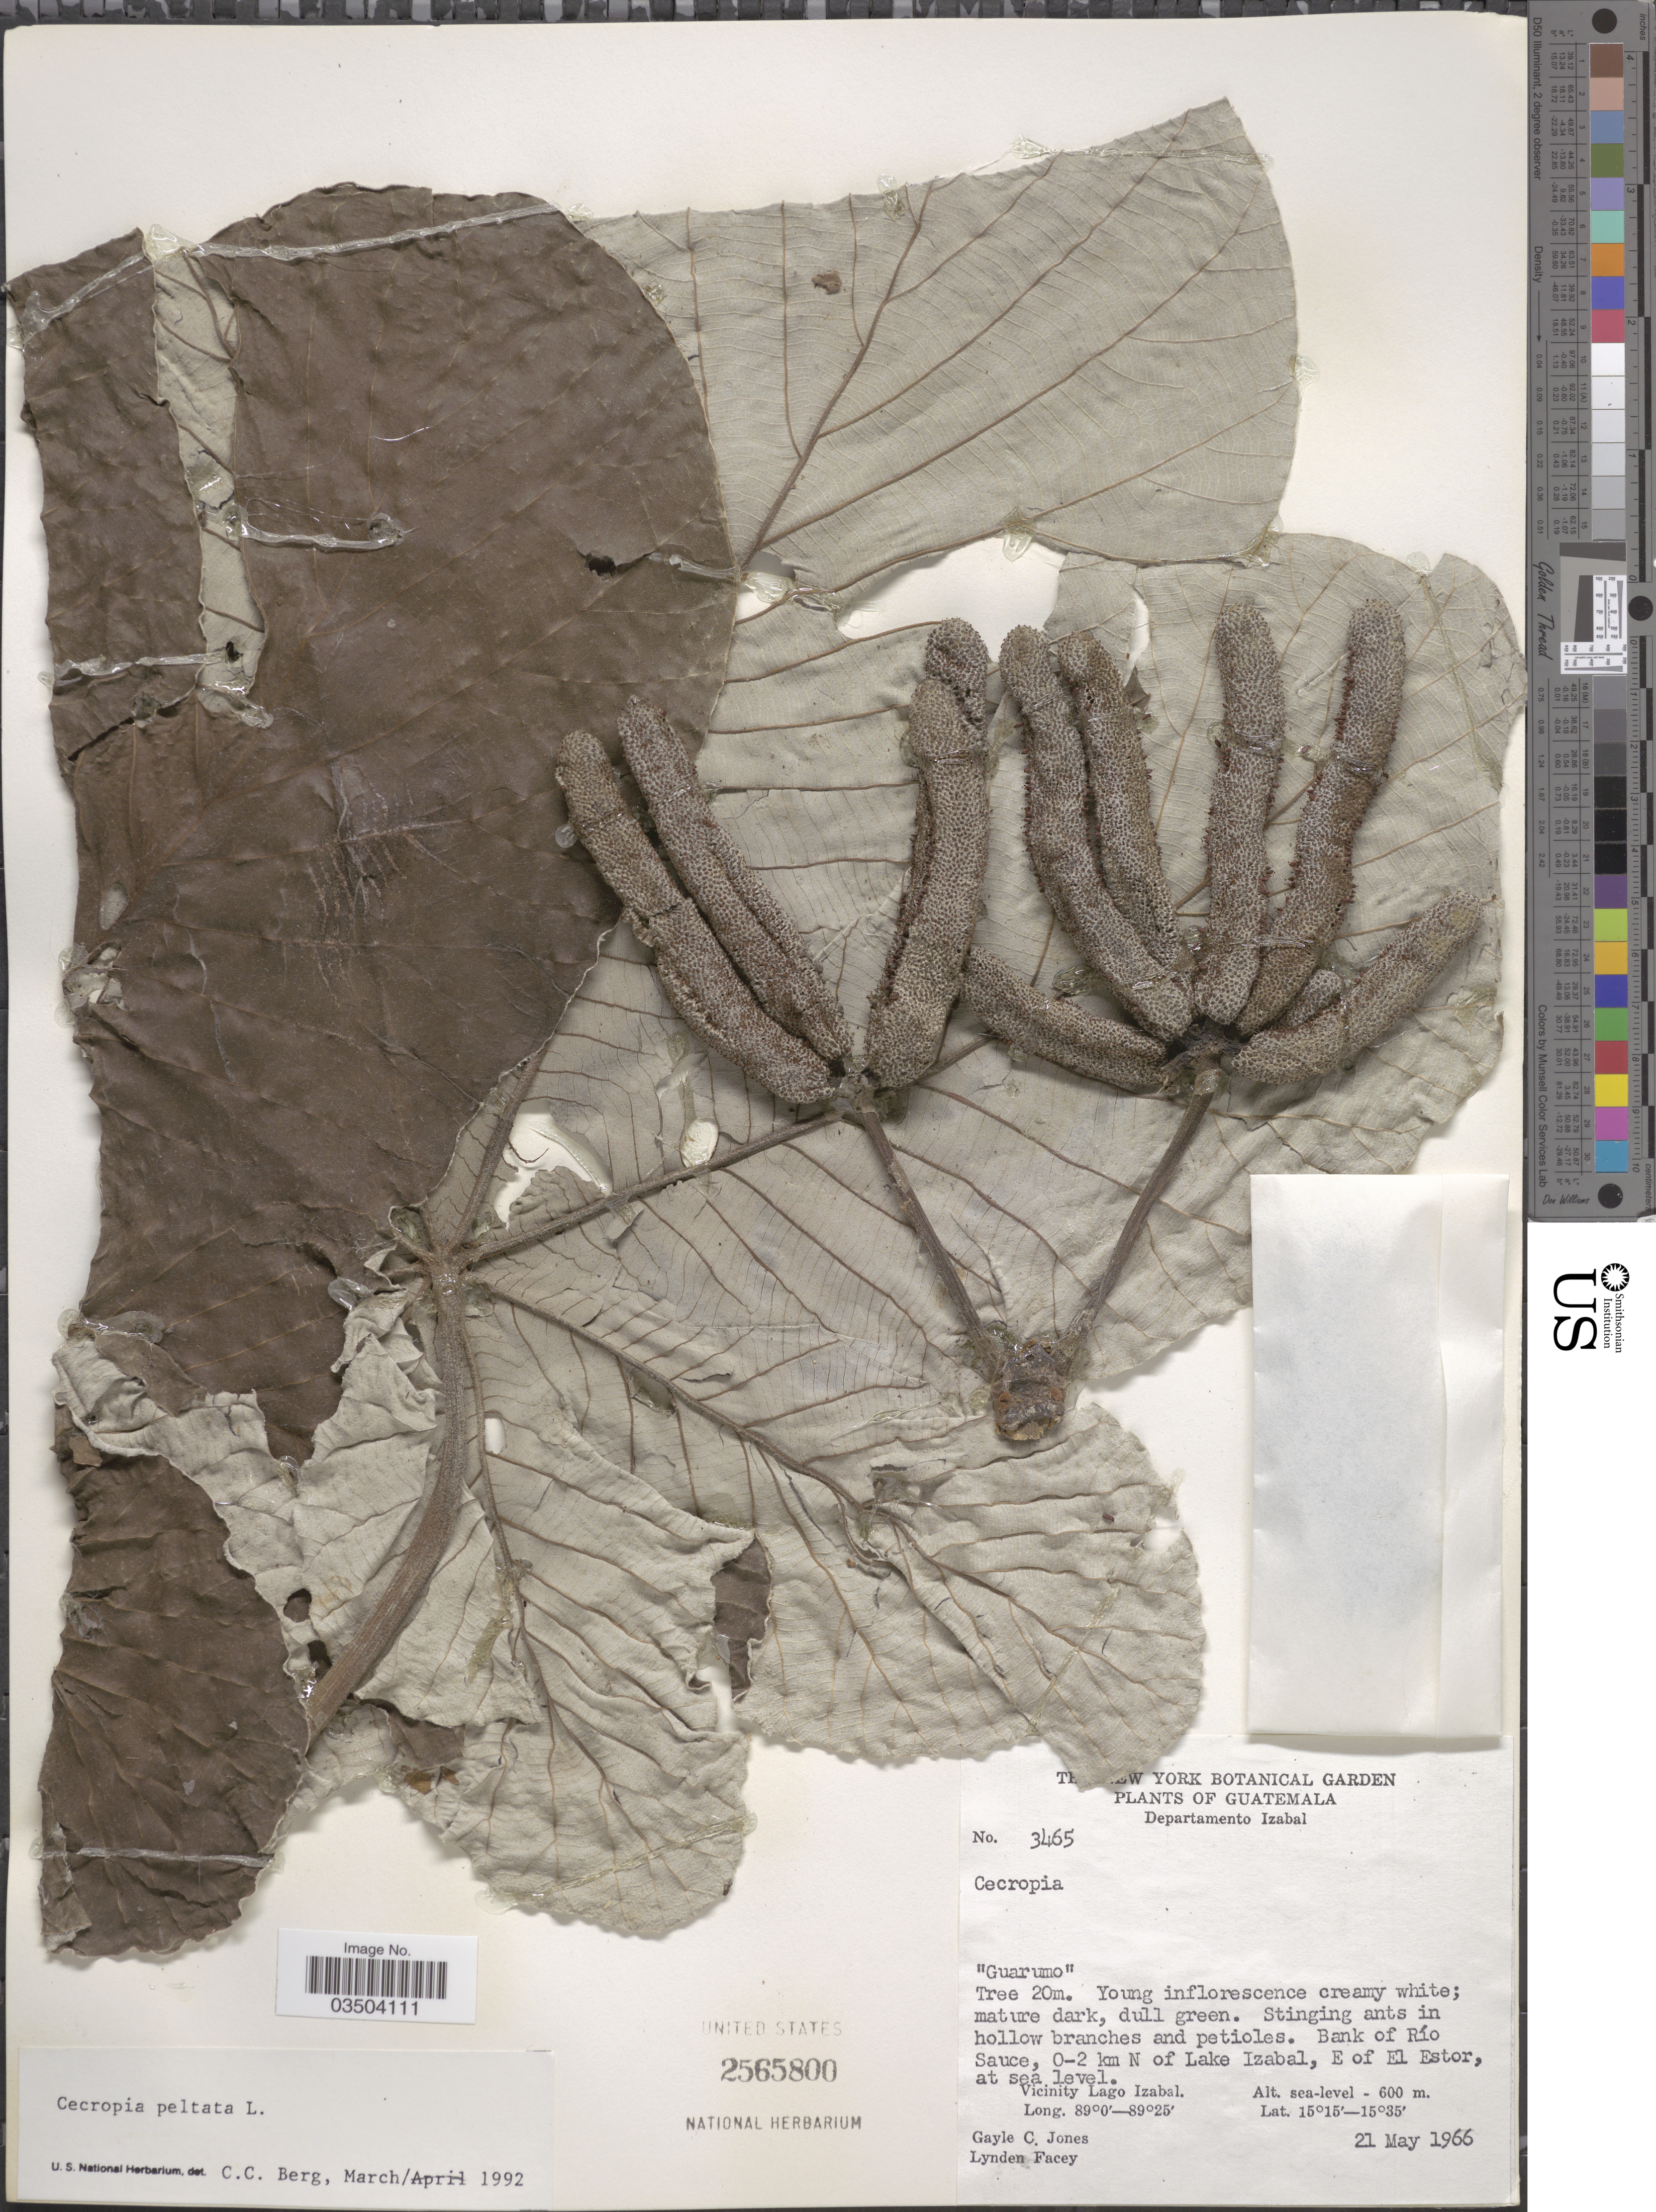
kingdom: Plantae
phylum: Tracheophyta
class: Magnoliopsida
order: Rosales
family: Urticaceae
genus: Cecropia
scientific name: Cecropia peltata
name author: L.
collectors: G. C. Jones & L. Facey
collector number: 3465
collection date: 1966-05-21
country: Guatemala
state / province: Izabal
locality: Departamento Izabal. Bank of Río Sauce, 0-2 km N of Lake Izabal, E of El Estor. Vicinity Lago Izabal.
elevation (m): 0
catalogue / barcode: US 2565800